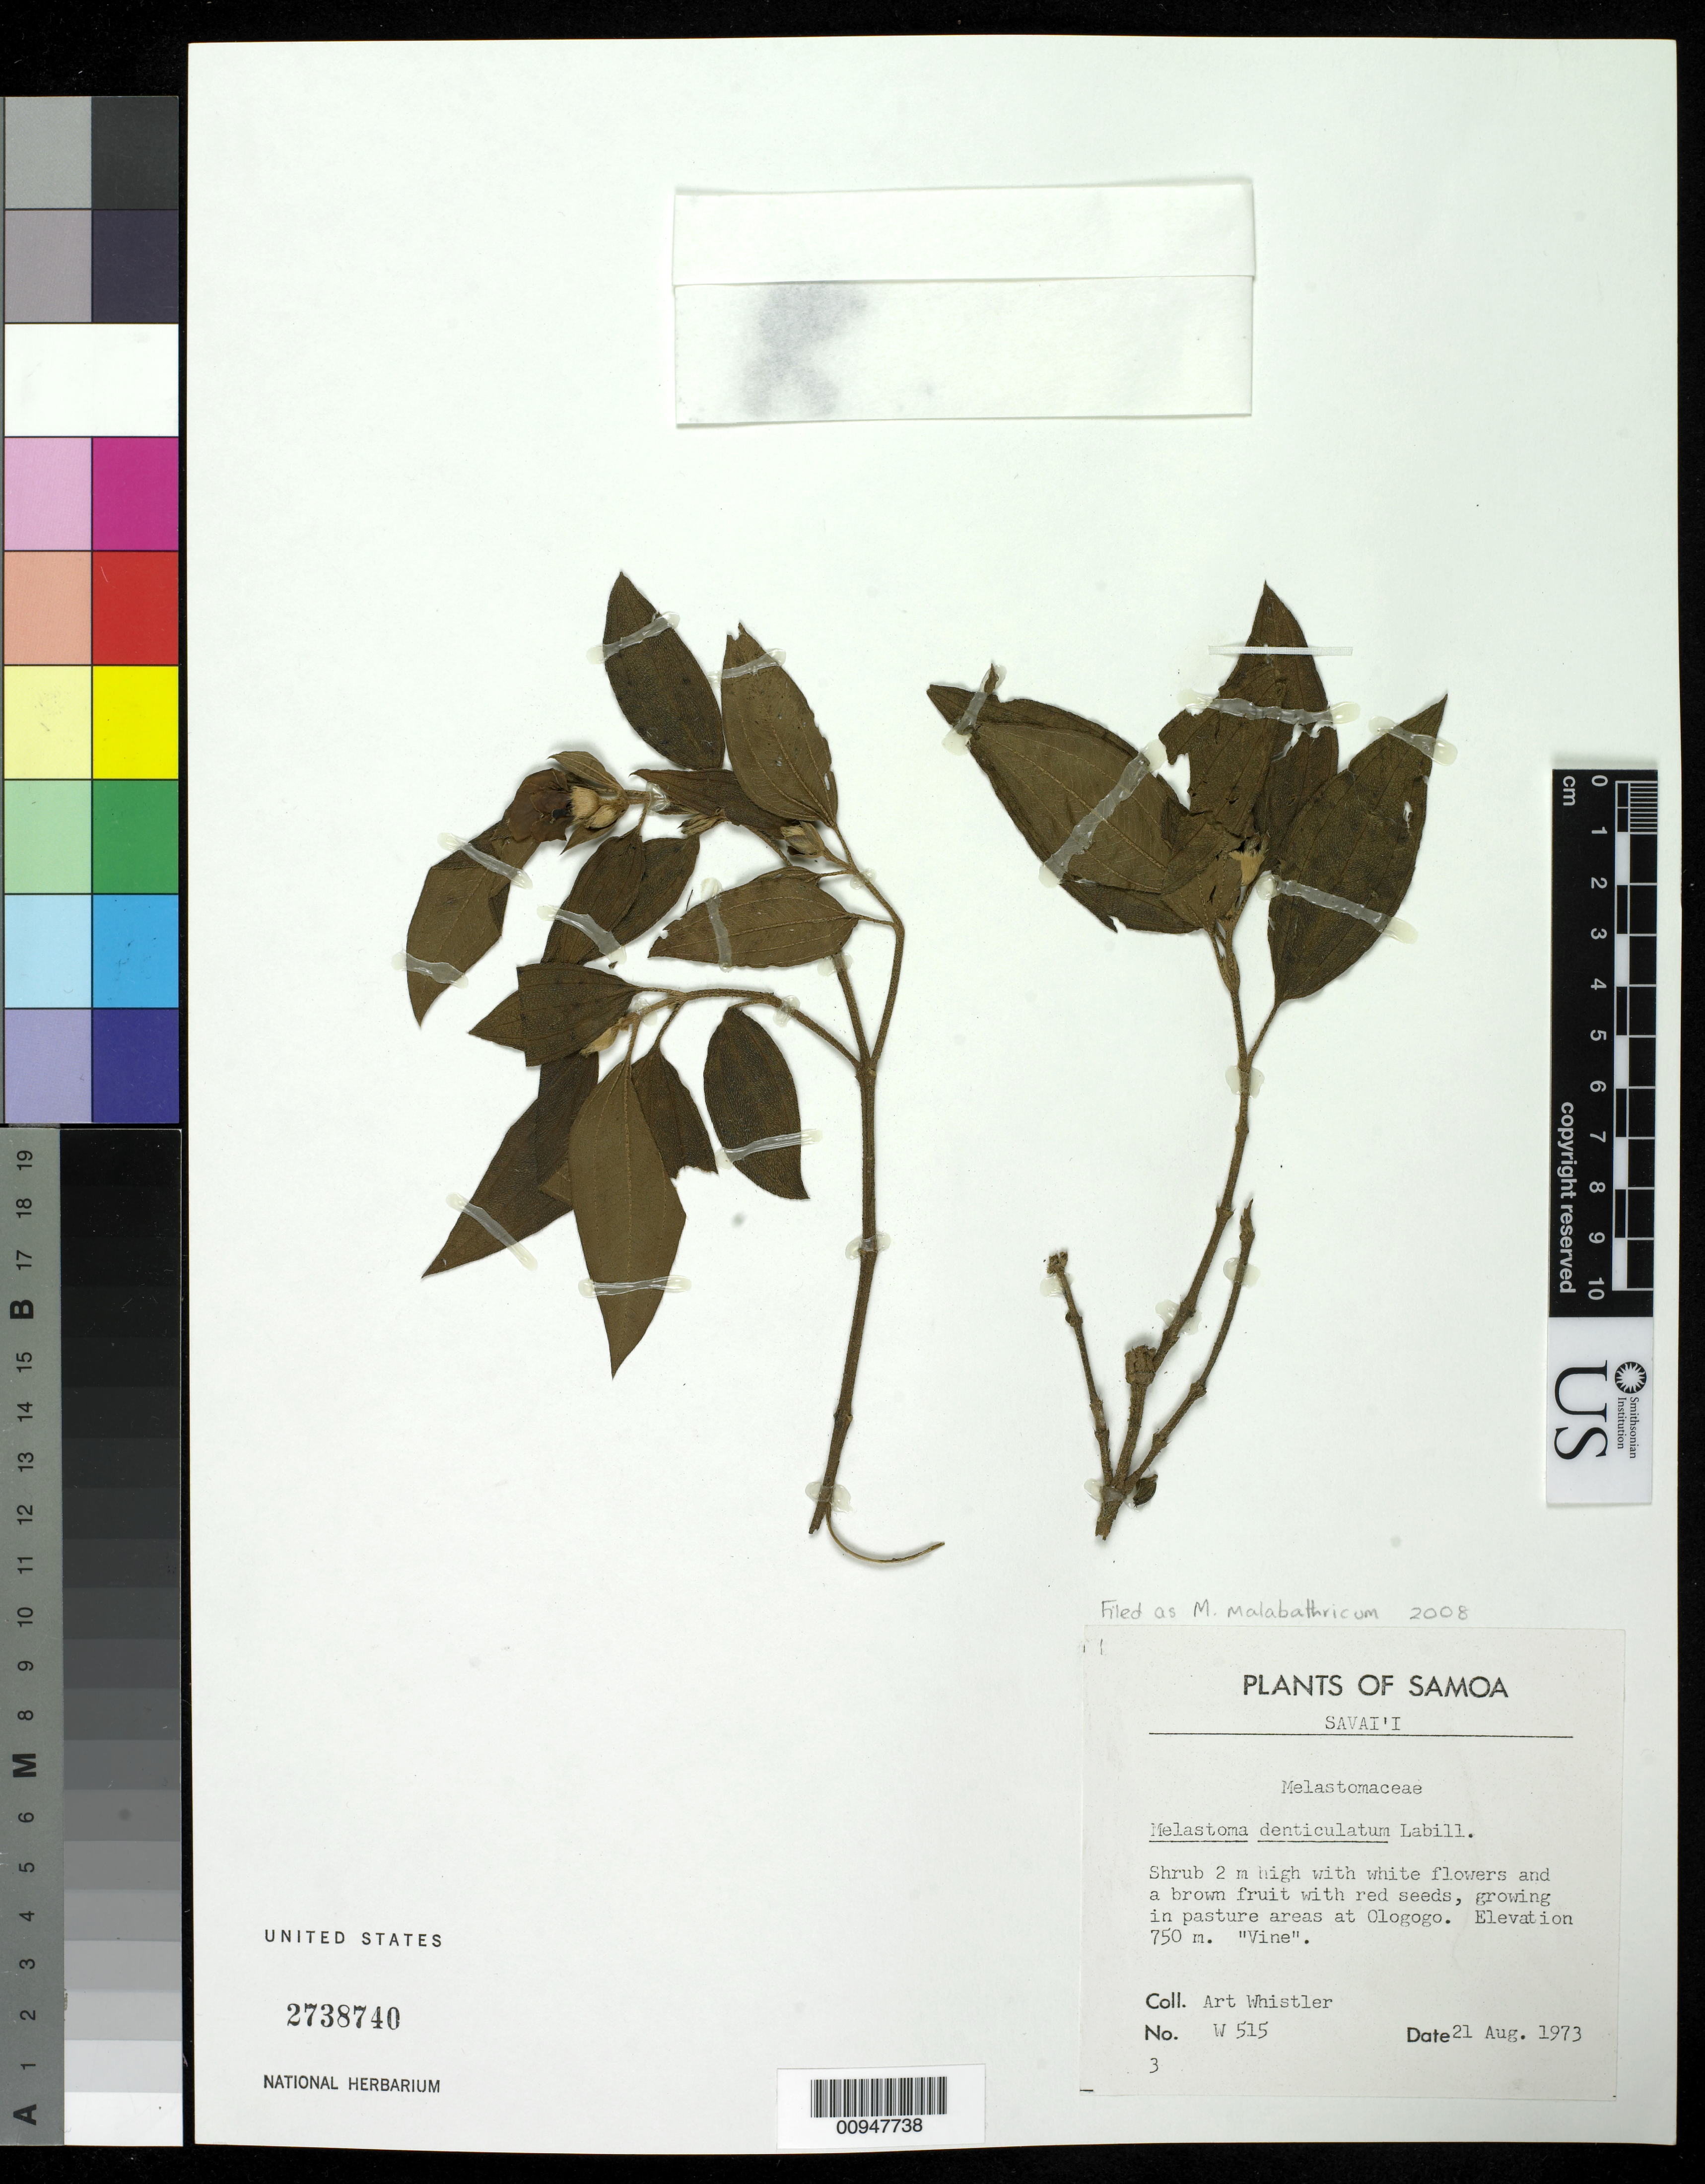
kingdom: Plantae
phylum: Tracheophyta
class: Magnoliopsida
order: Myrtales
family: Melastomataceae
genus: Melastoma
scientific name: Melastoma malabathricum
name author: L.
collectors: A. Whistler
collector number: W 515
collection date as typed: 21 Aug 1973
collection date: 1973-08-21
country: Samoa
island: Savai'i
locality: Pasture areas at Ologogo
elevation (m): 750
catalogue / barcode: US 2738740